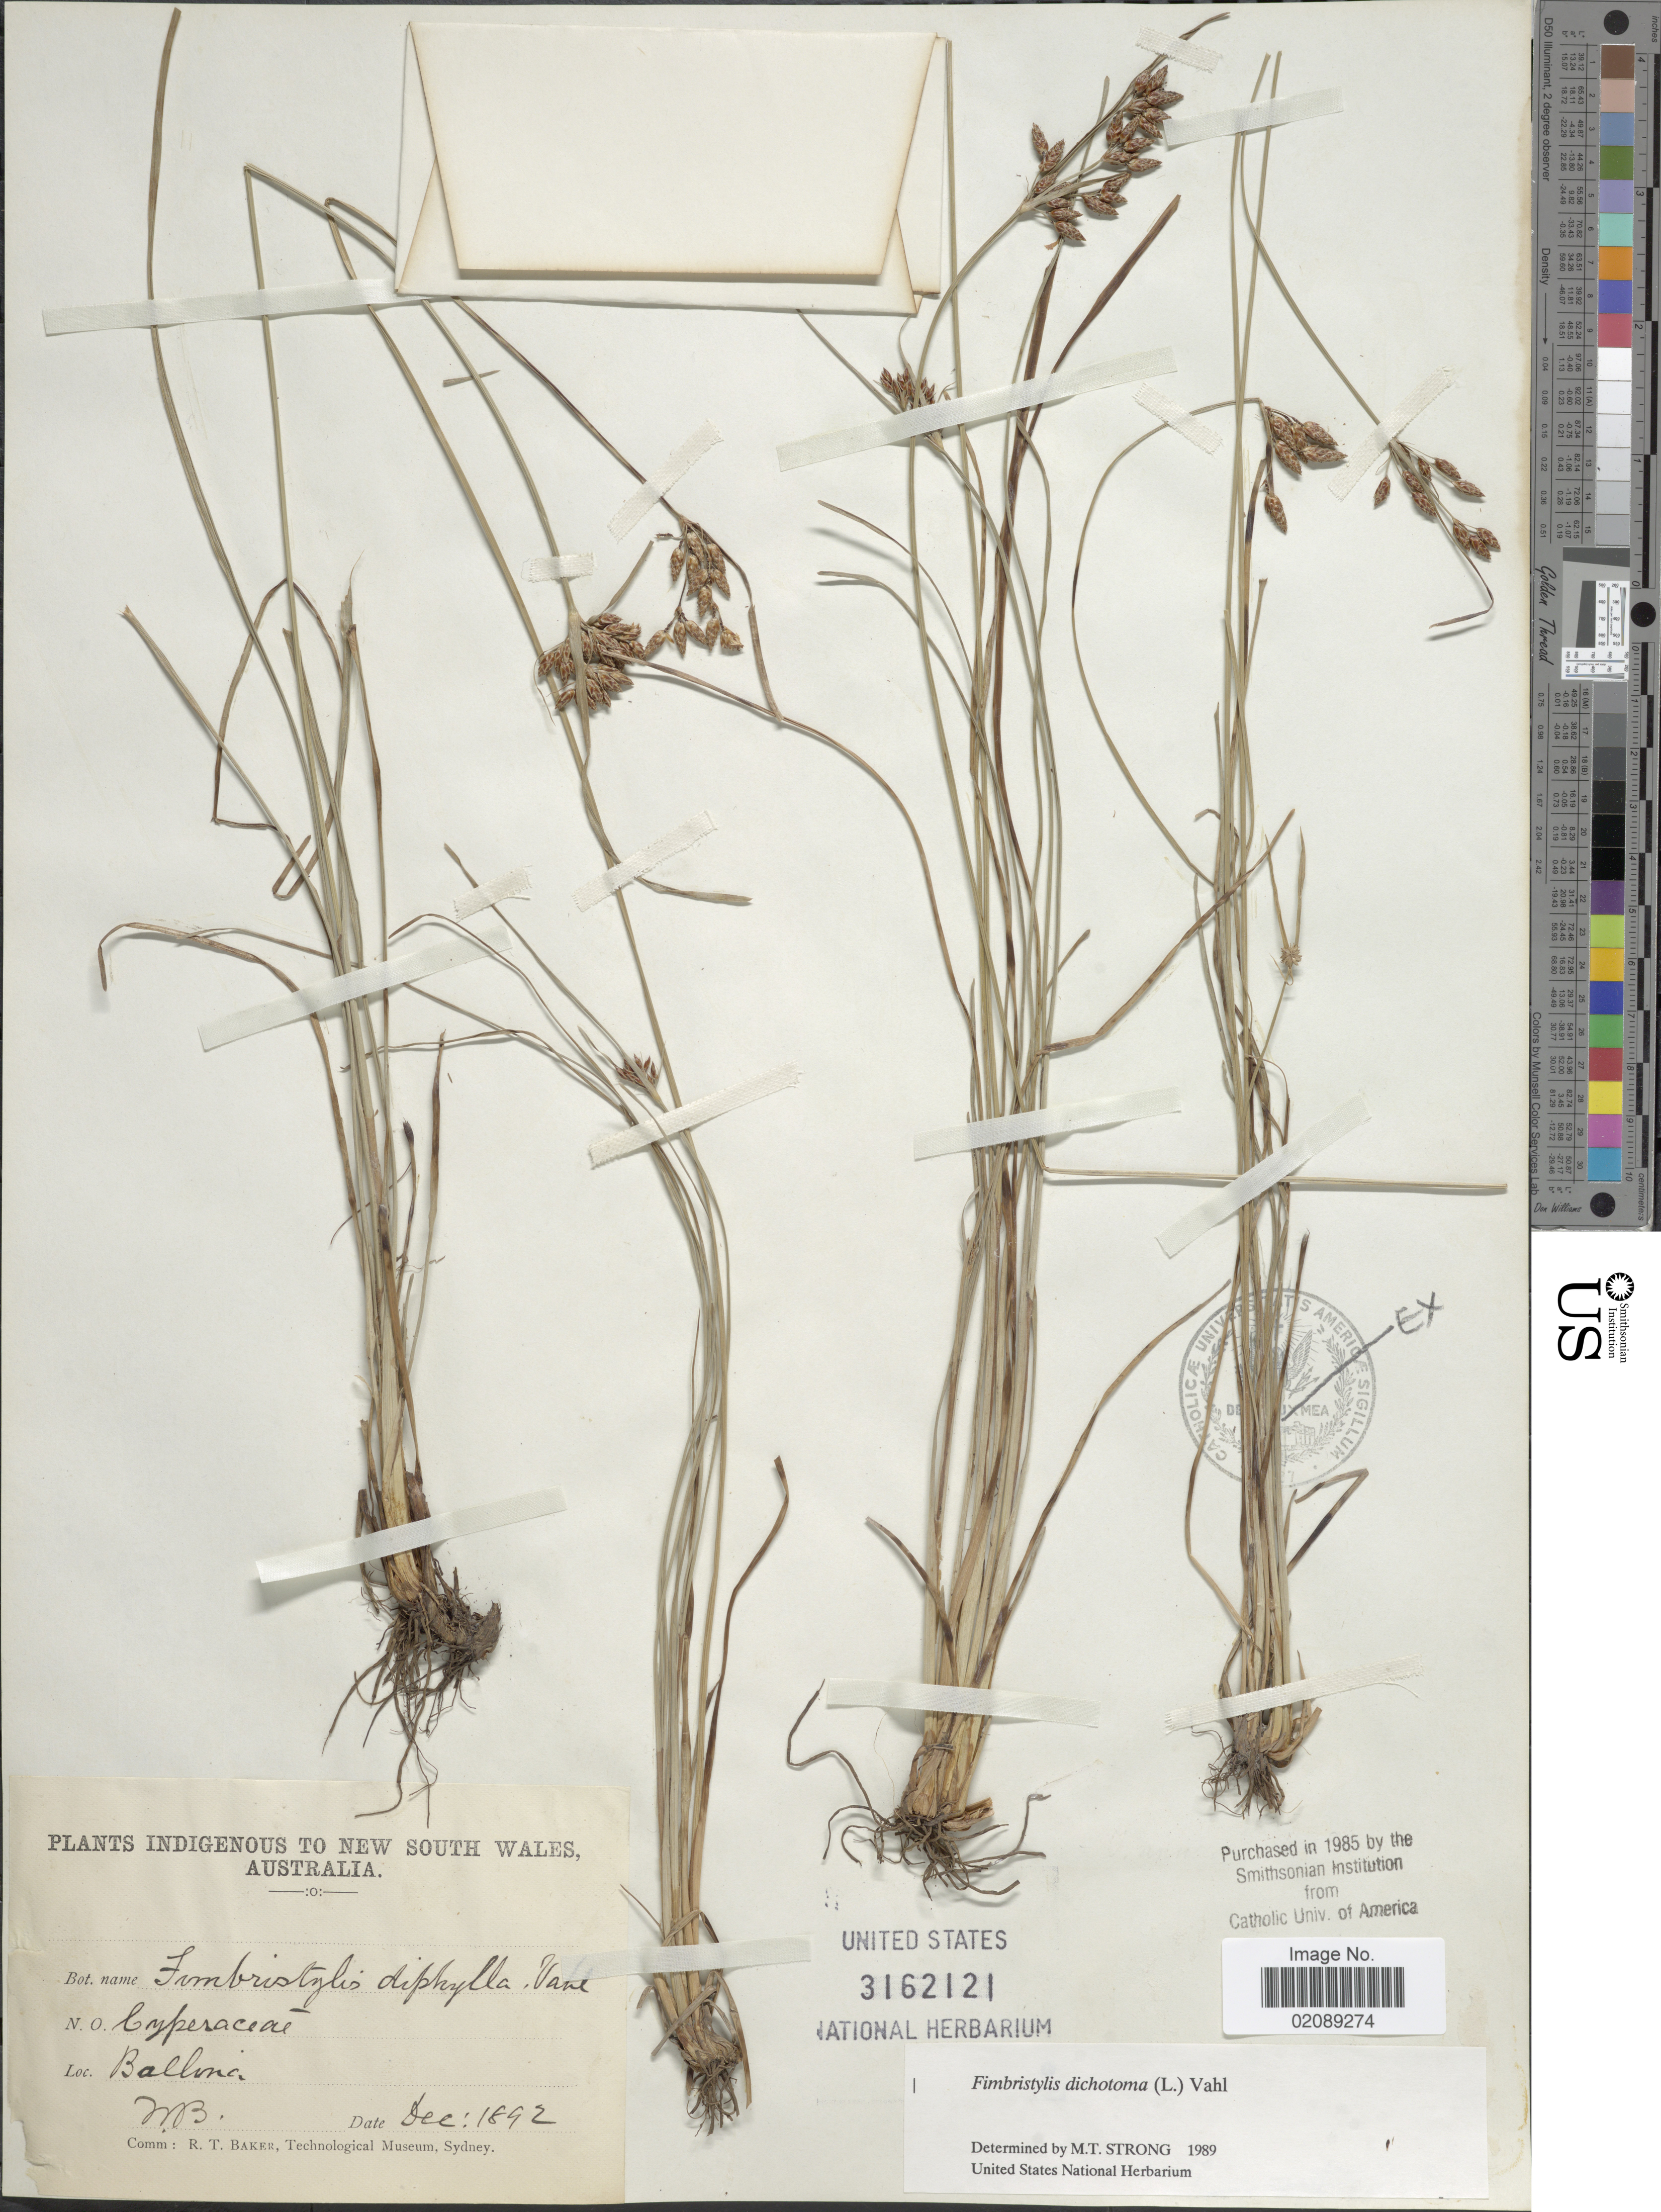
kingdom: Plantae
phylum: Tracheophyta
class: Liliopsida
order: Poales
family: Cyperaceae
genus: Fimbristylis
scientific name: Fimbristylis dichotoma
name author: (L.) Vahl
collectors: N.B.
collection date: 1892-12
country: Australia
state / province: New South Wales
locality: Ballina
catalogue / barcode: US 3162121